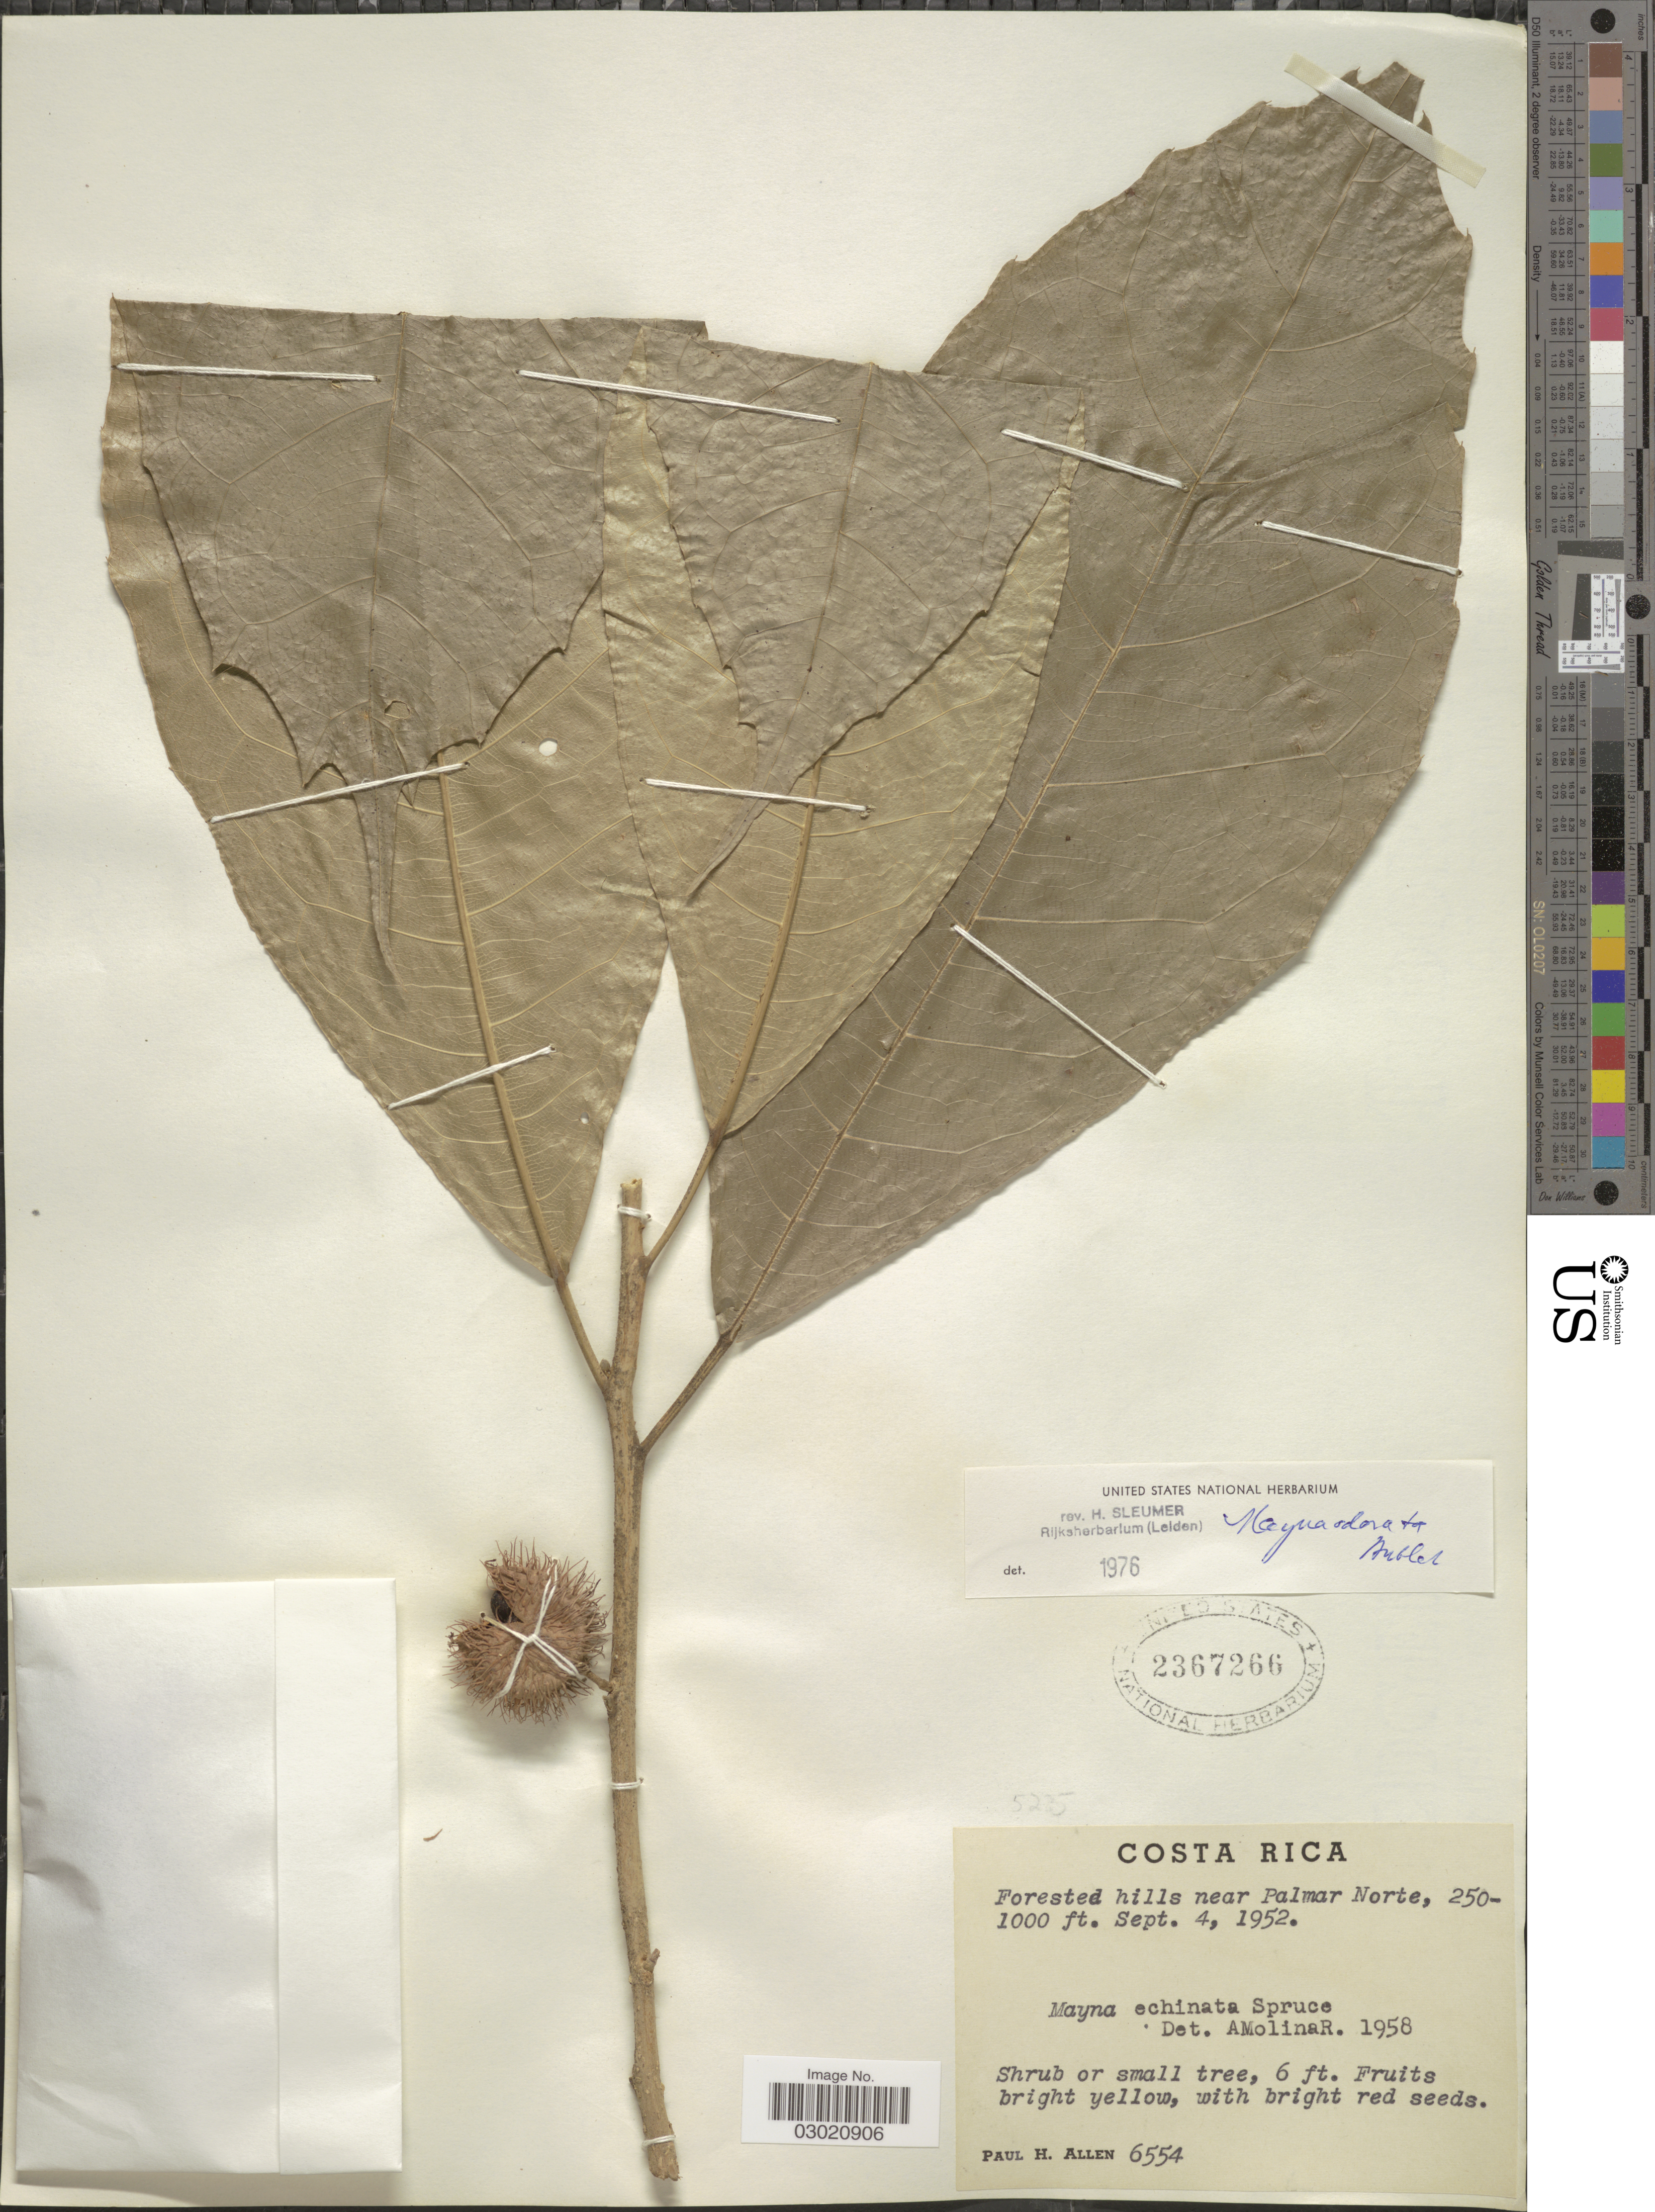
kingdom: Plantae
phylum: Tracheophyta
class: Magnoliopsida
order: Malpighiales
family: Achariaceae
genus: Mayna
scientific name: Mayna odorata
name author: Aubl.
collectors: P. H. Allen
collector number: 6554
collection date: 1952-09-04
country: Costa Rica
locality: Forested hills near Palmar Norte.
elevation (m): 76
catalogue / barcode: US 2367266